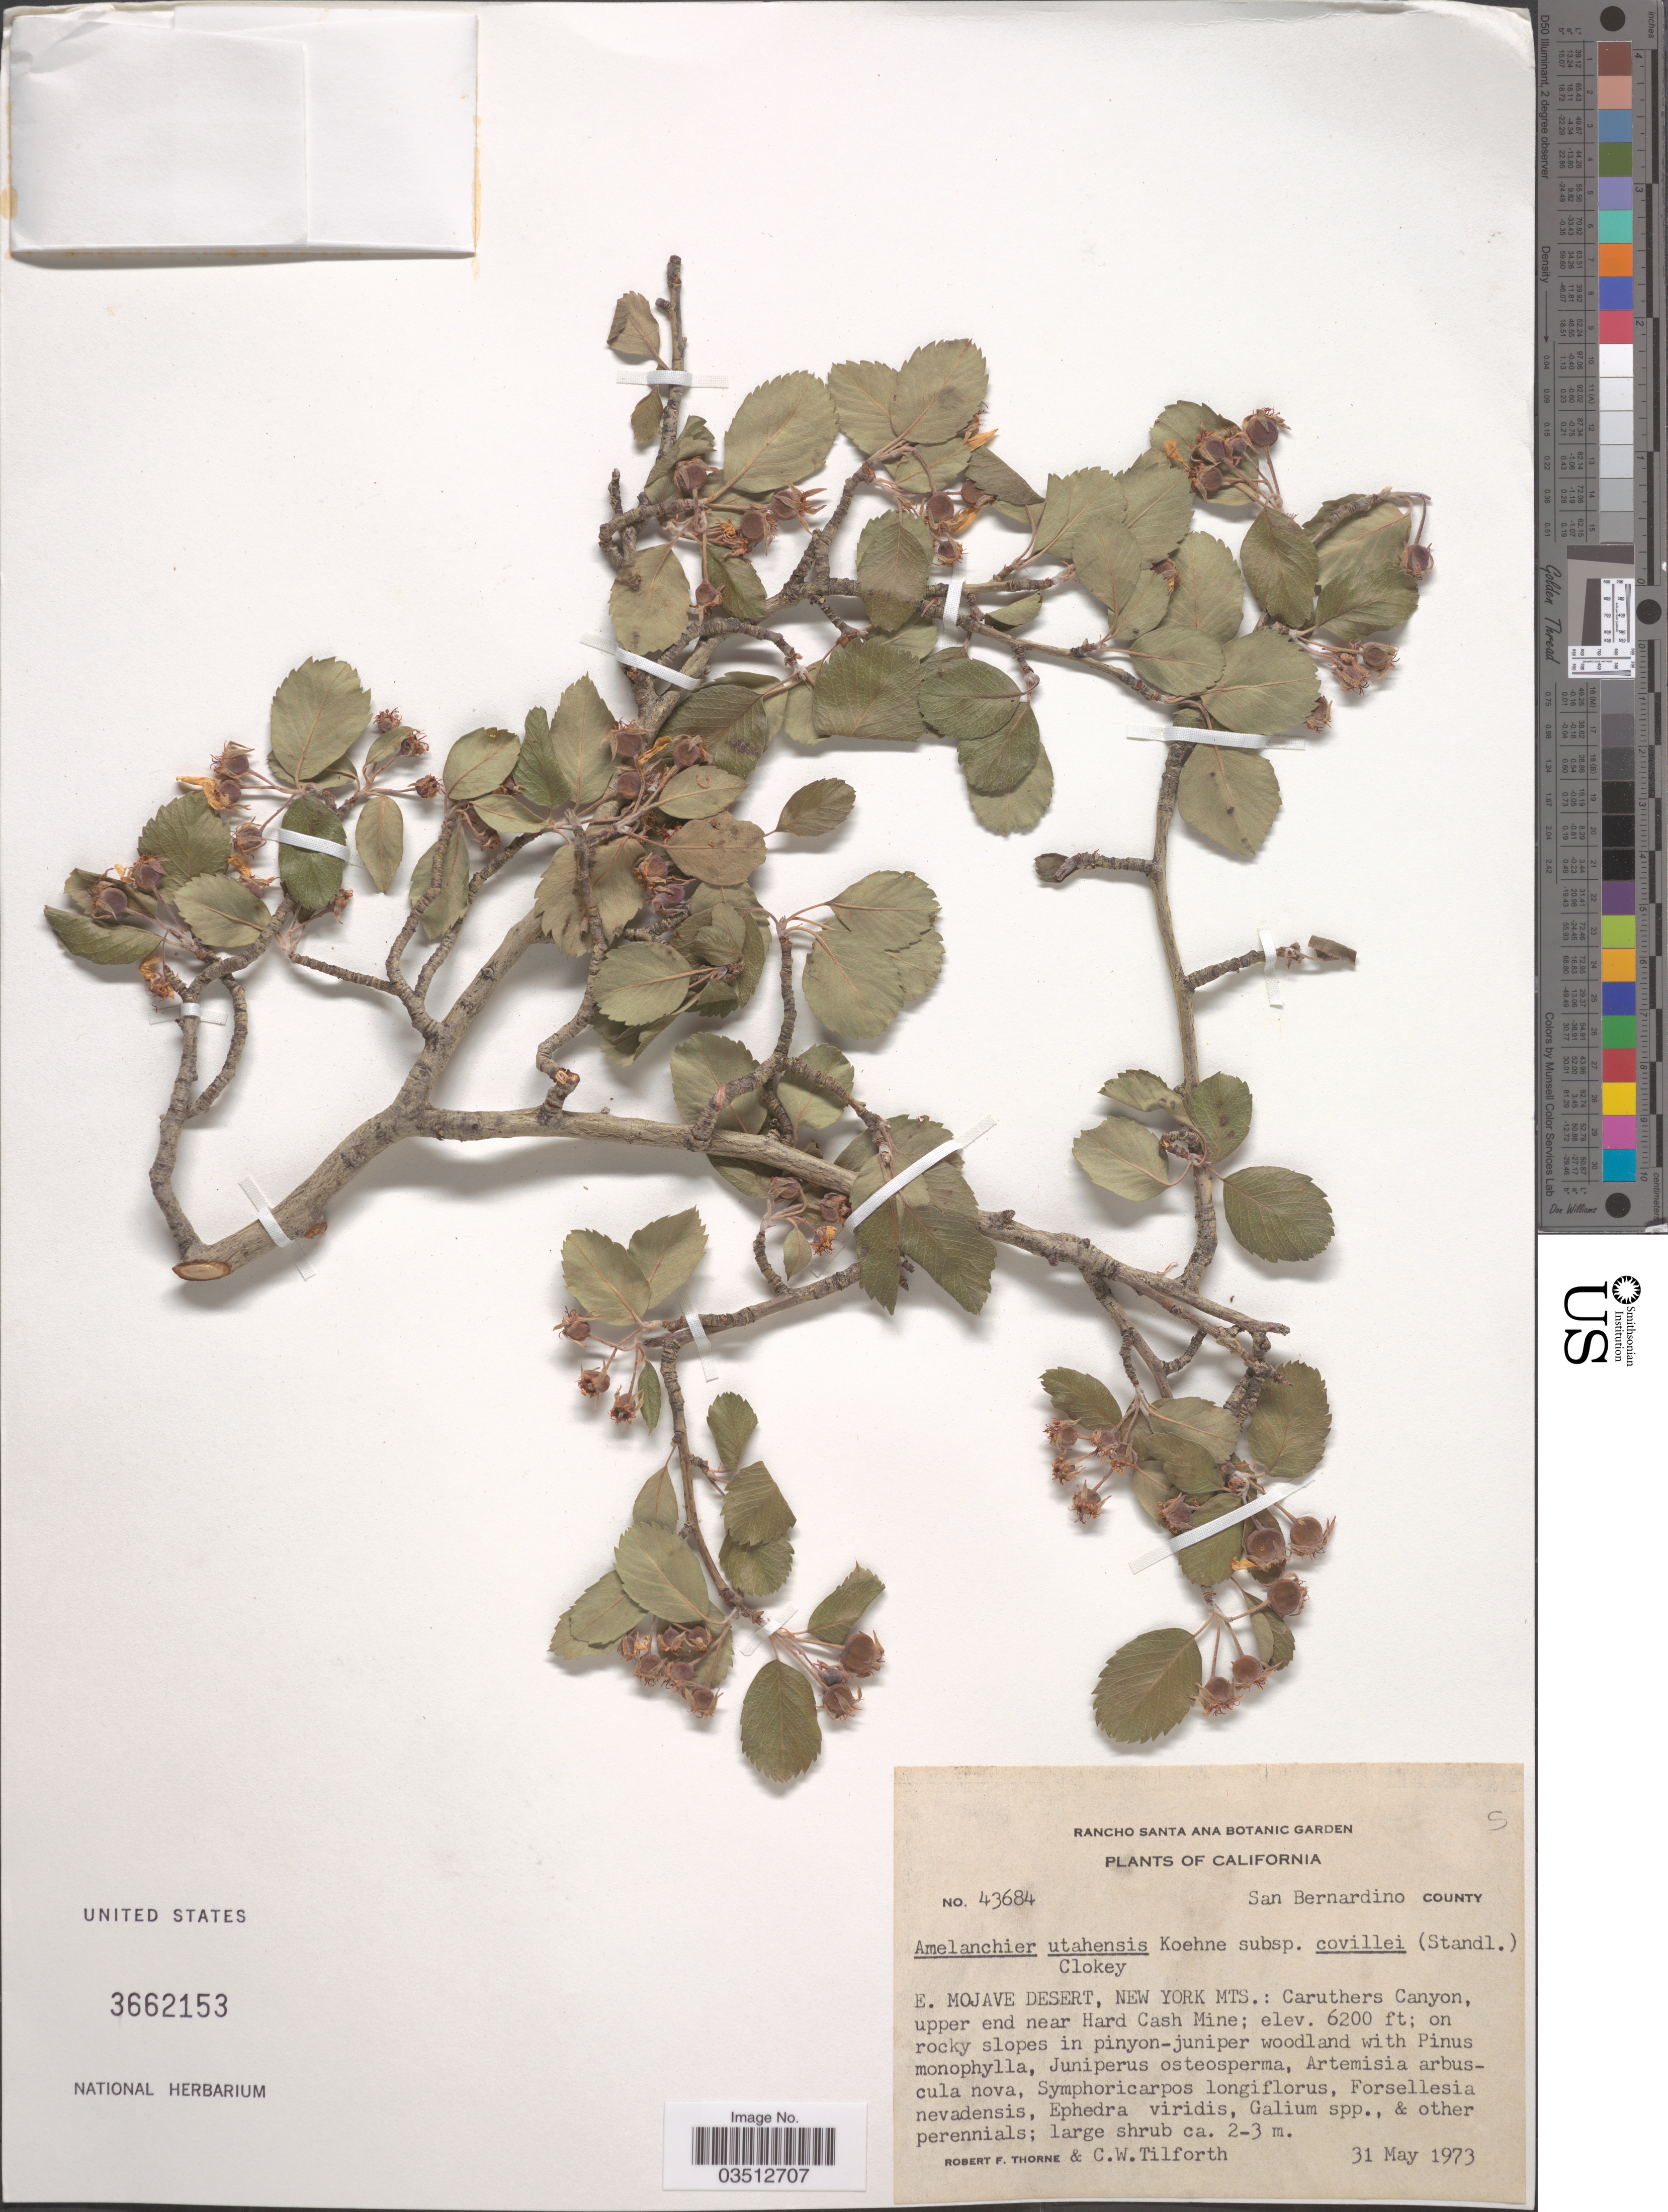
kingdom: Plantae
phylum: Tracheophyta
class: Magnoliopsida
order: Rosales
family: Rosaceae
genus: Amelanchier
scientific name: Amelanchier utahensis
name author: Koehne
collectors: R. F. Thorne & C. Tilforth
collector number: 43684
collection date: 1973-05-31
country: United States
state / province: California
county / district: San Bernardino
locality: San Bernardino County. E. Mojave Desert, New York Mts.: Caruthers Canyon, upper end near Hard Cash Mine.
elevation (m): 1890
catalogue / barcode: US 3662153